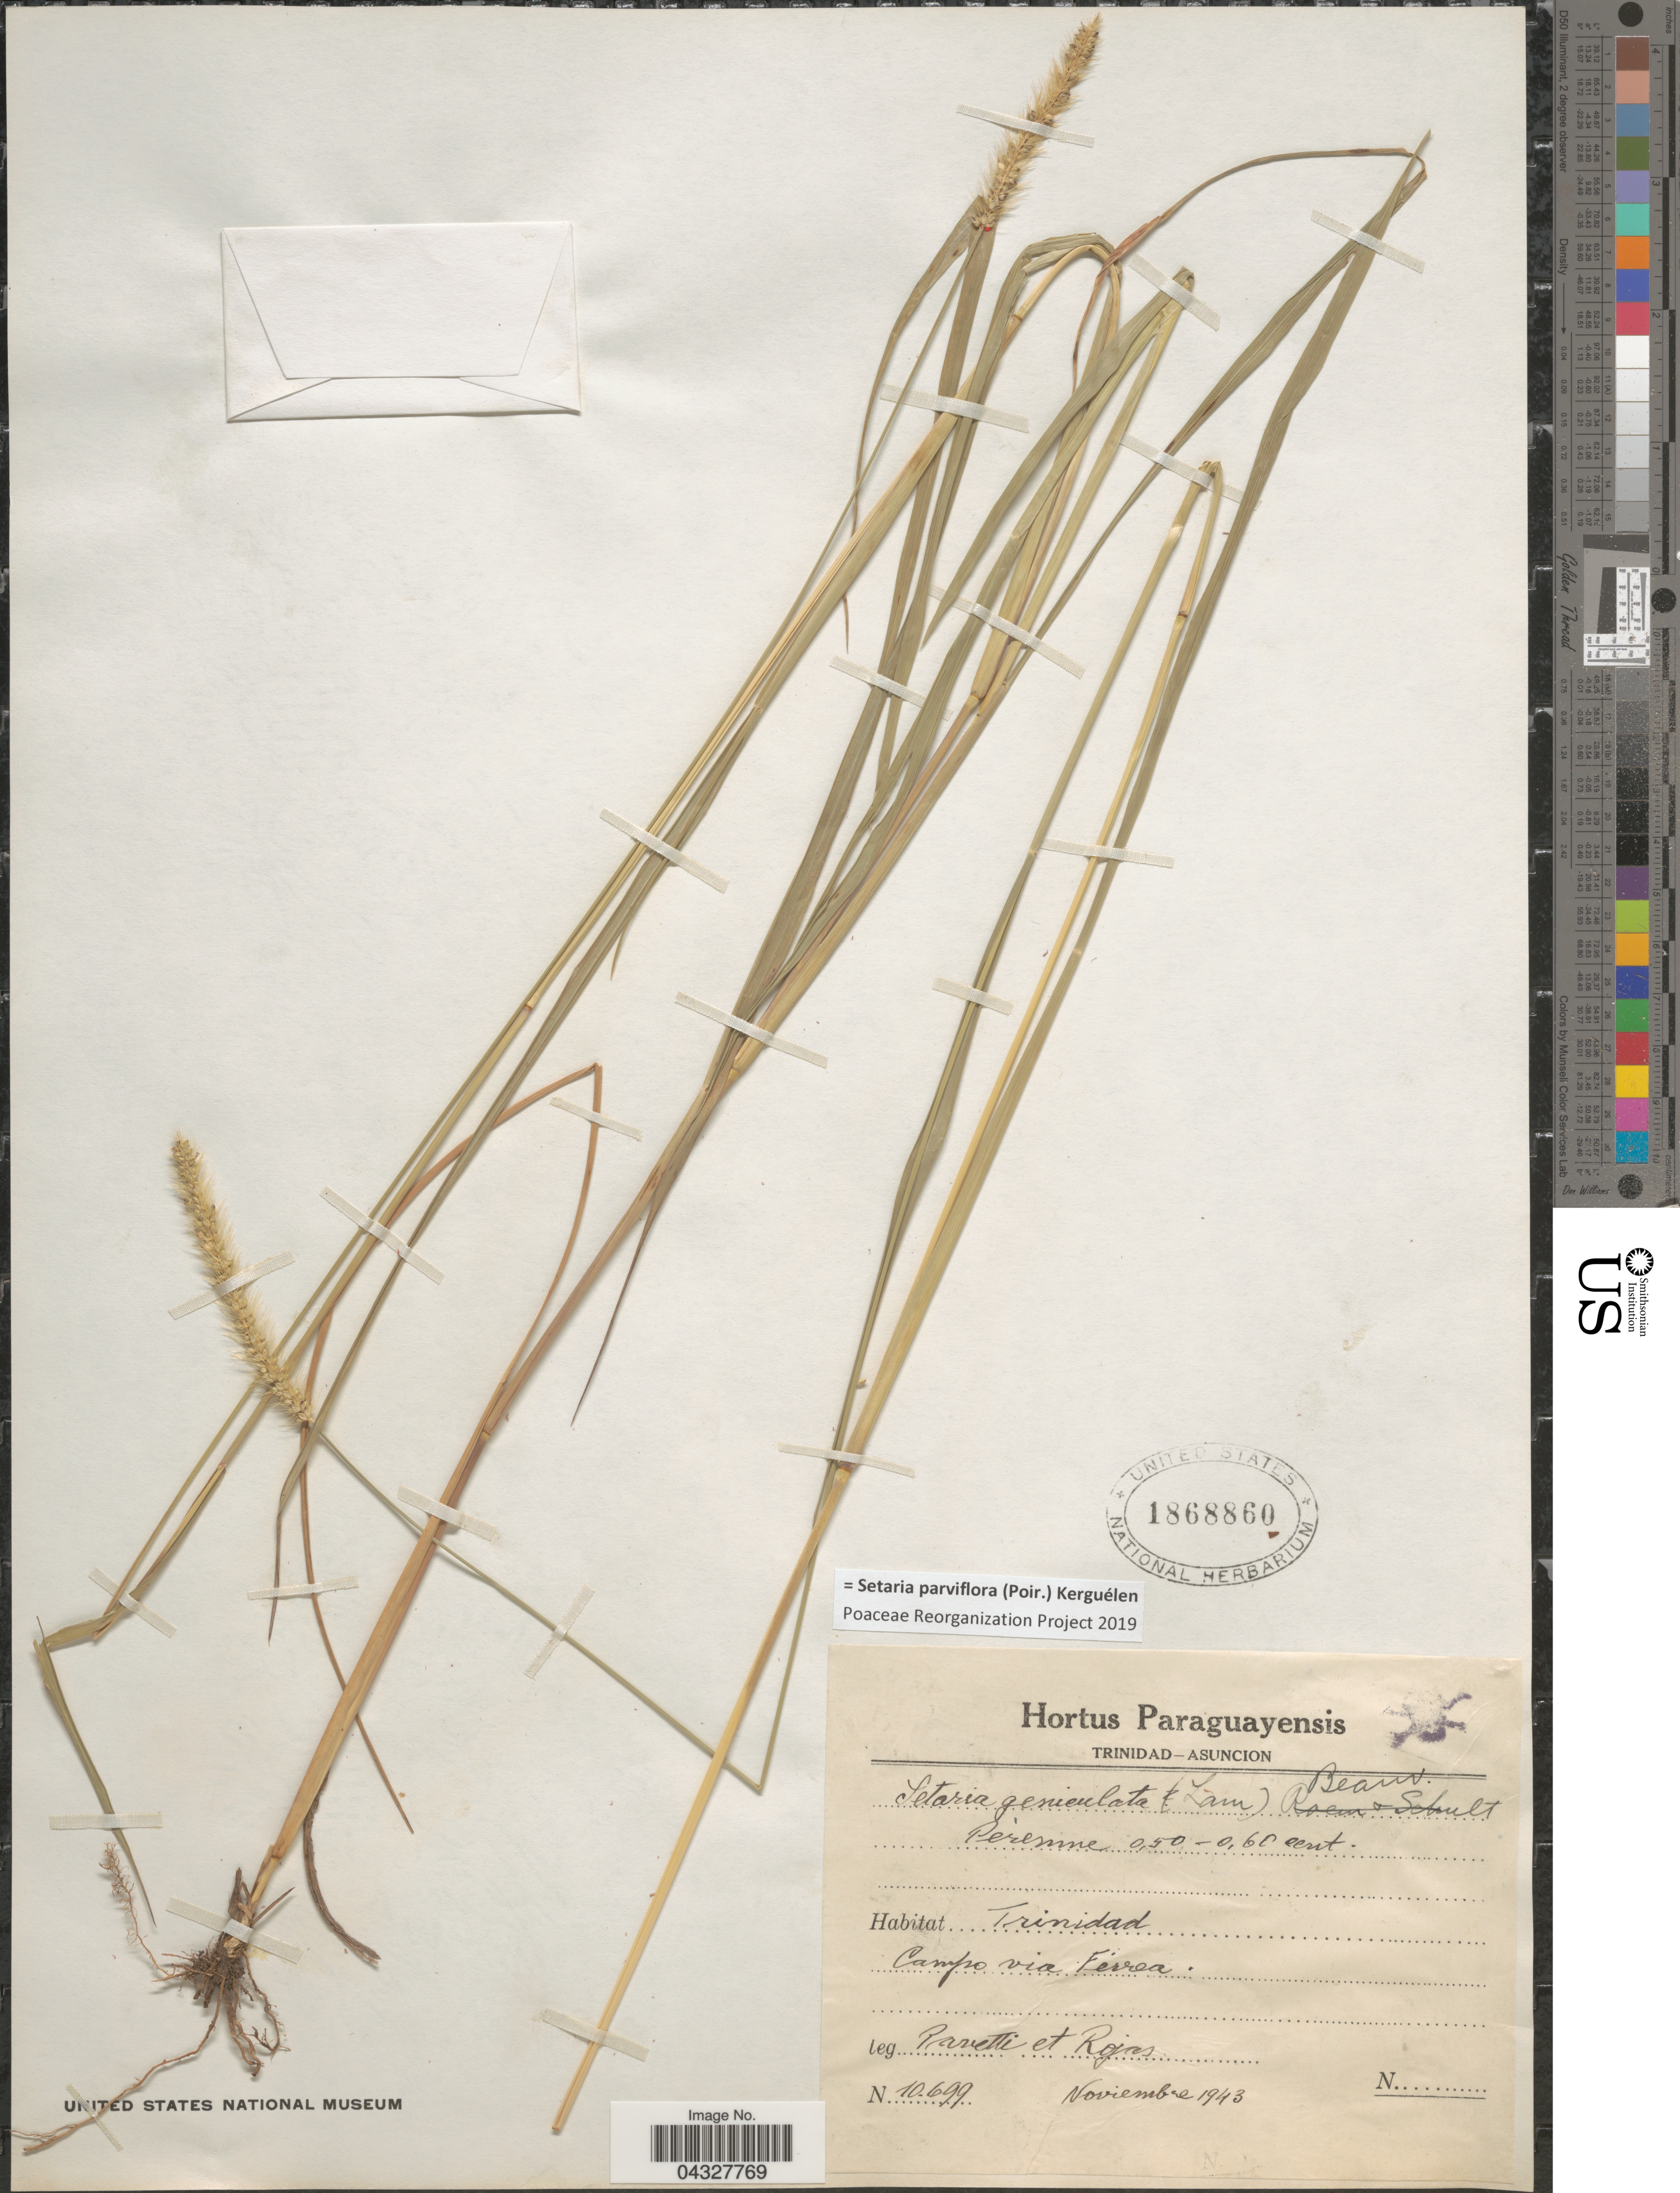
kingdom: Plantae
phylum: Tracheophyta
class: Liliopsida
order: Poales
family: Poaceae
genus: Setaria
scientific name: Setaria parviflora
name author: (Poir.) Kerguélen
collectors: -. Pavetti & Rojas, --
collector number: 10699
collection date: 1943-11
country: Paraguay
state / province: Asuncion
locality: Trinidad. Campo via Feirea.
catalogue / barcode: US 1868860